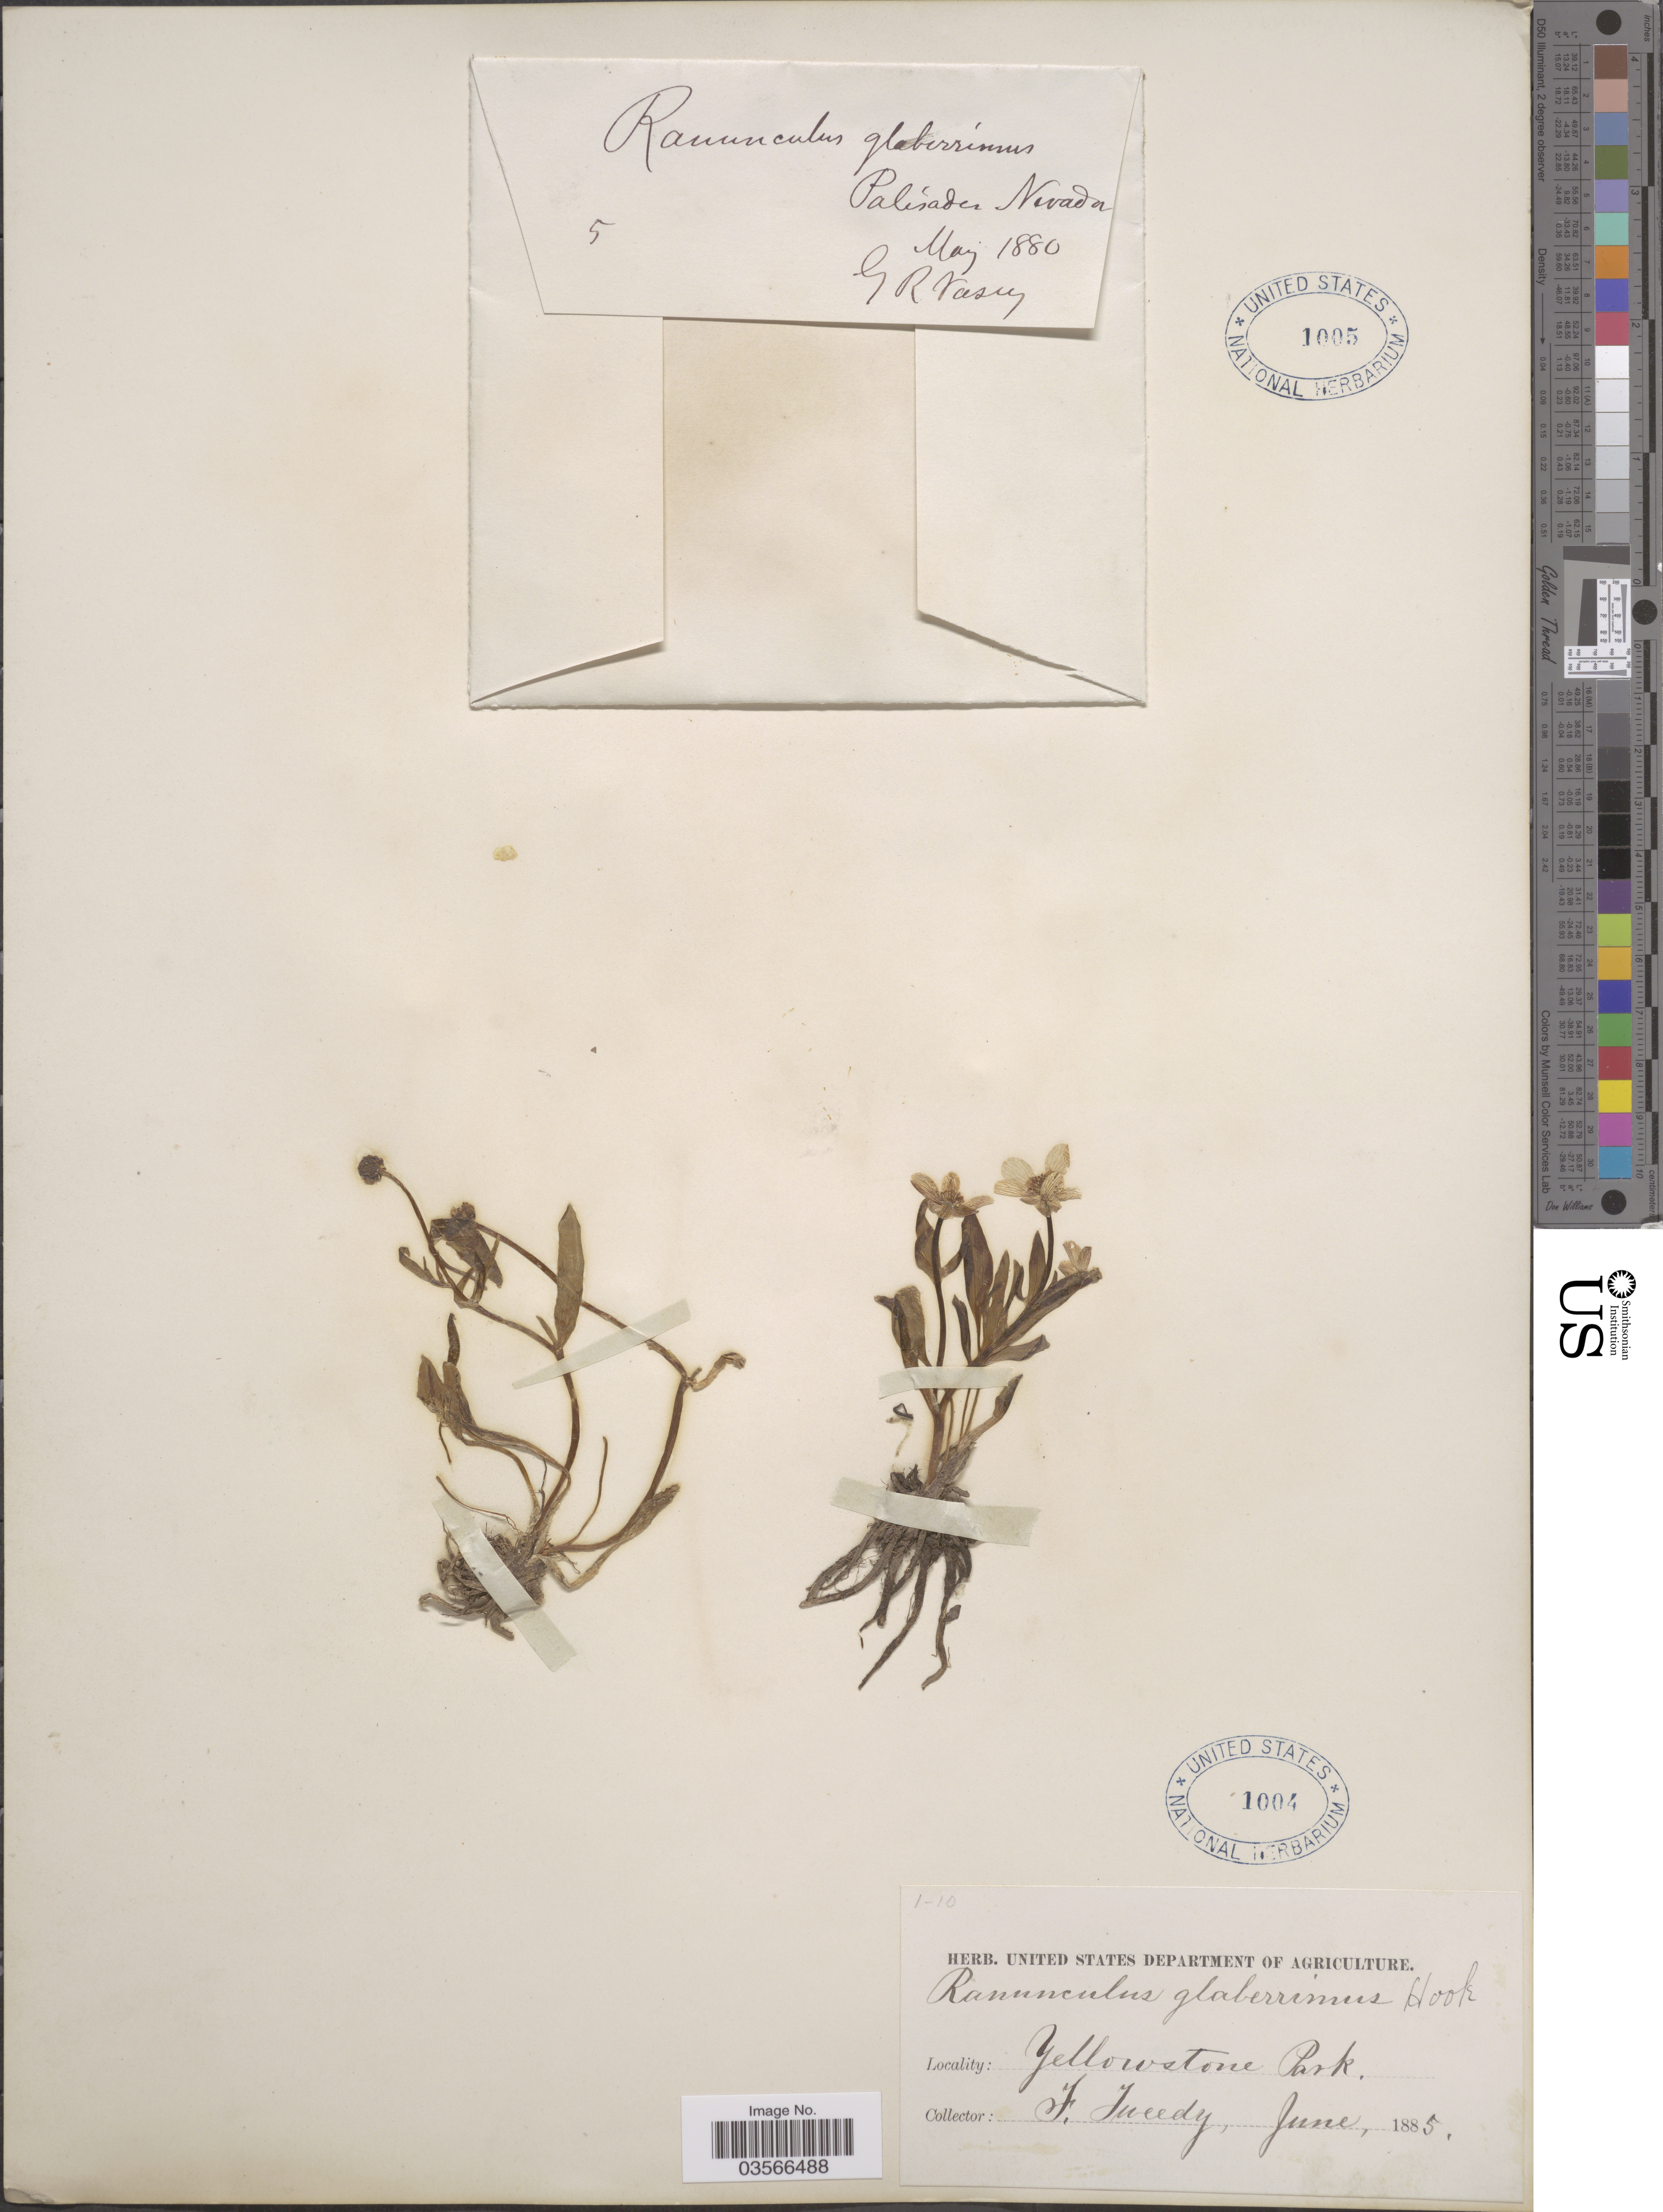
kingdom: Plantae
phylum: Tracheophyta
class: Magnoliopsida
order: Ranunculales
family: Ranunculaceae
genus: Ranunculus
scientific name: Ranunculus glaberrimus var. ellipticus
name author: (Greene) Greene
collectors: F. Tweedy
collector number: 1-10*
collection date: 1885-06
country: United States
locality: Yellowstone Park.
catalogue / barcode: US 1004